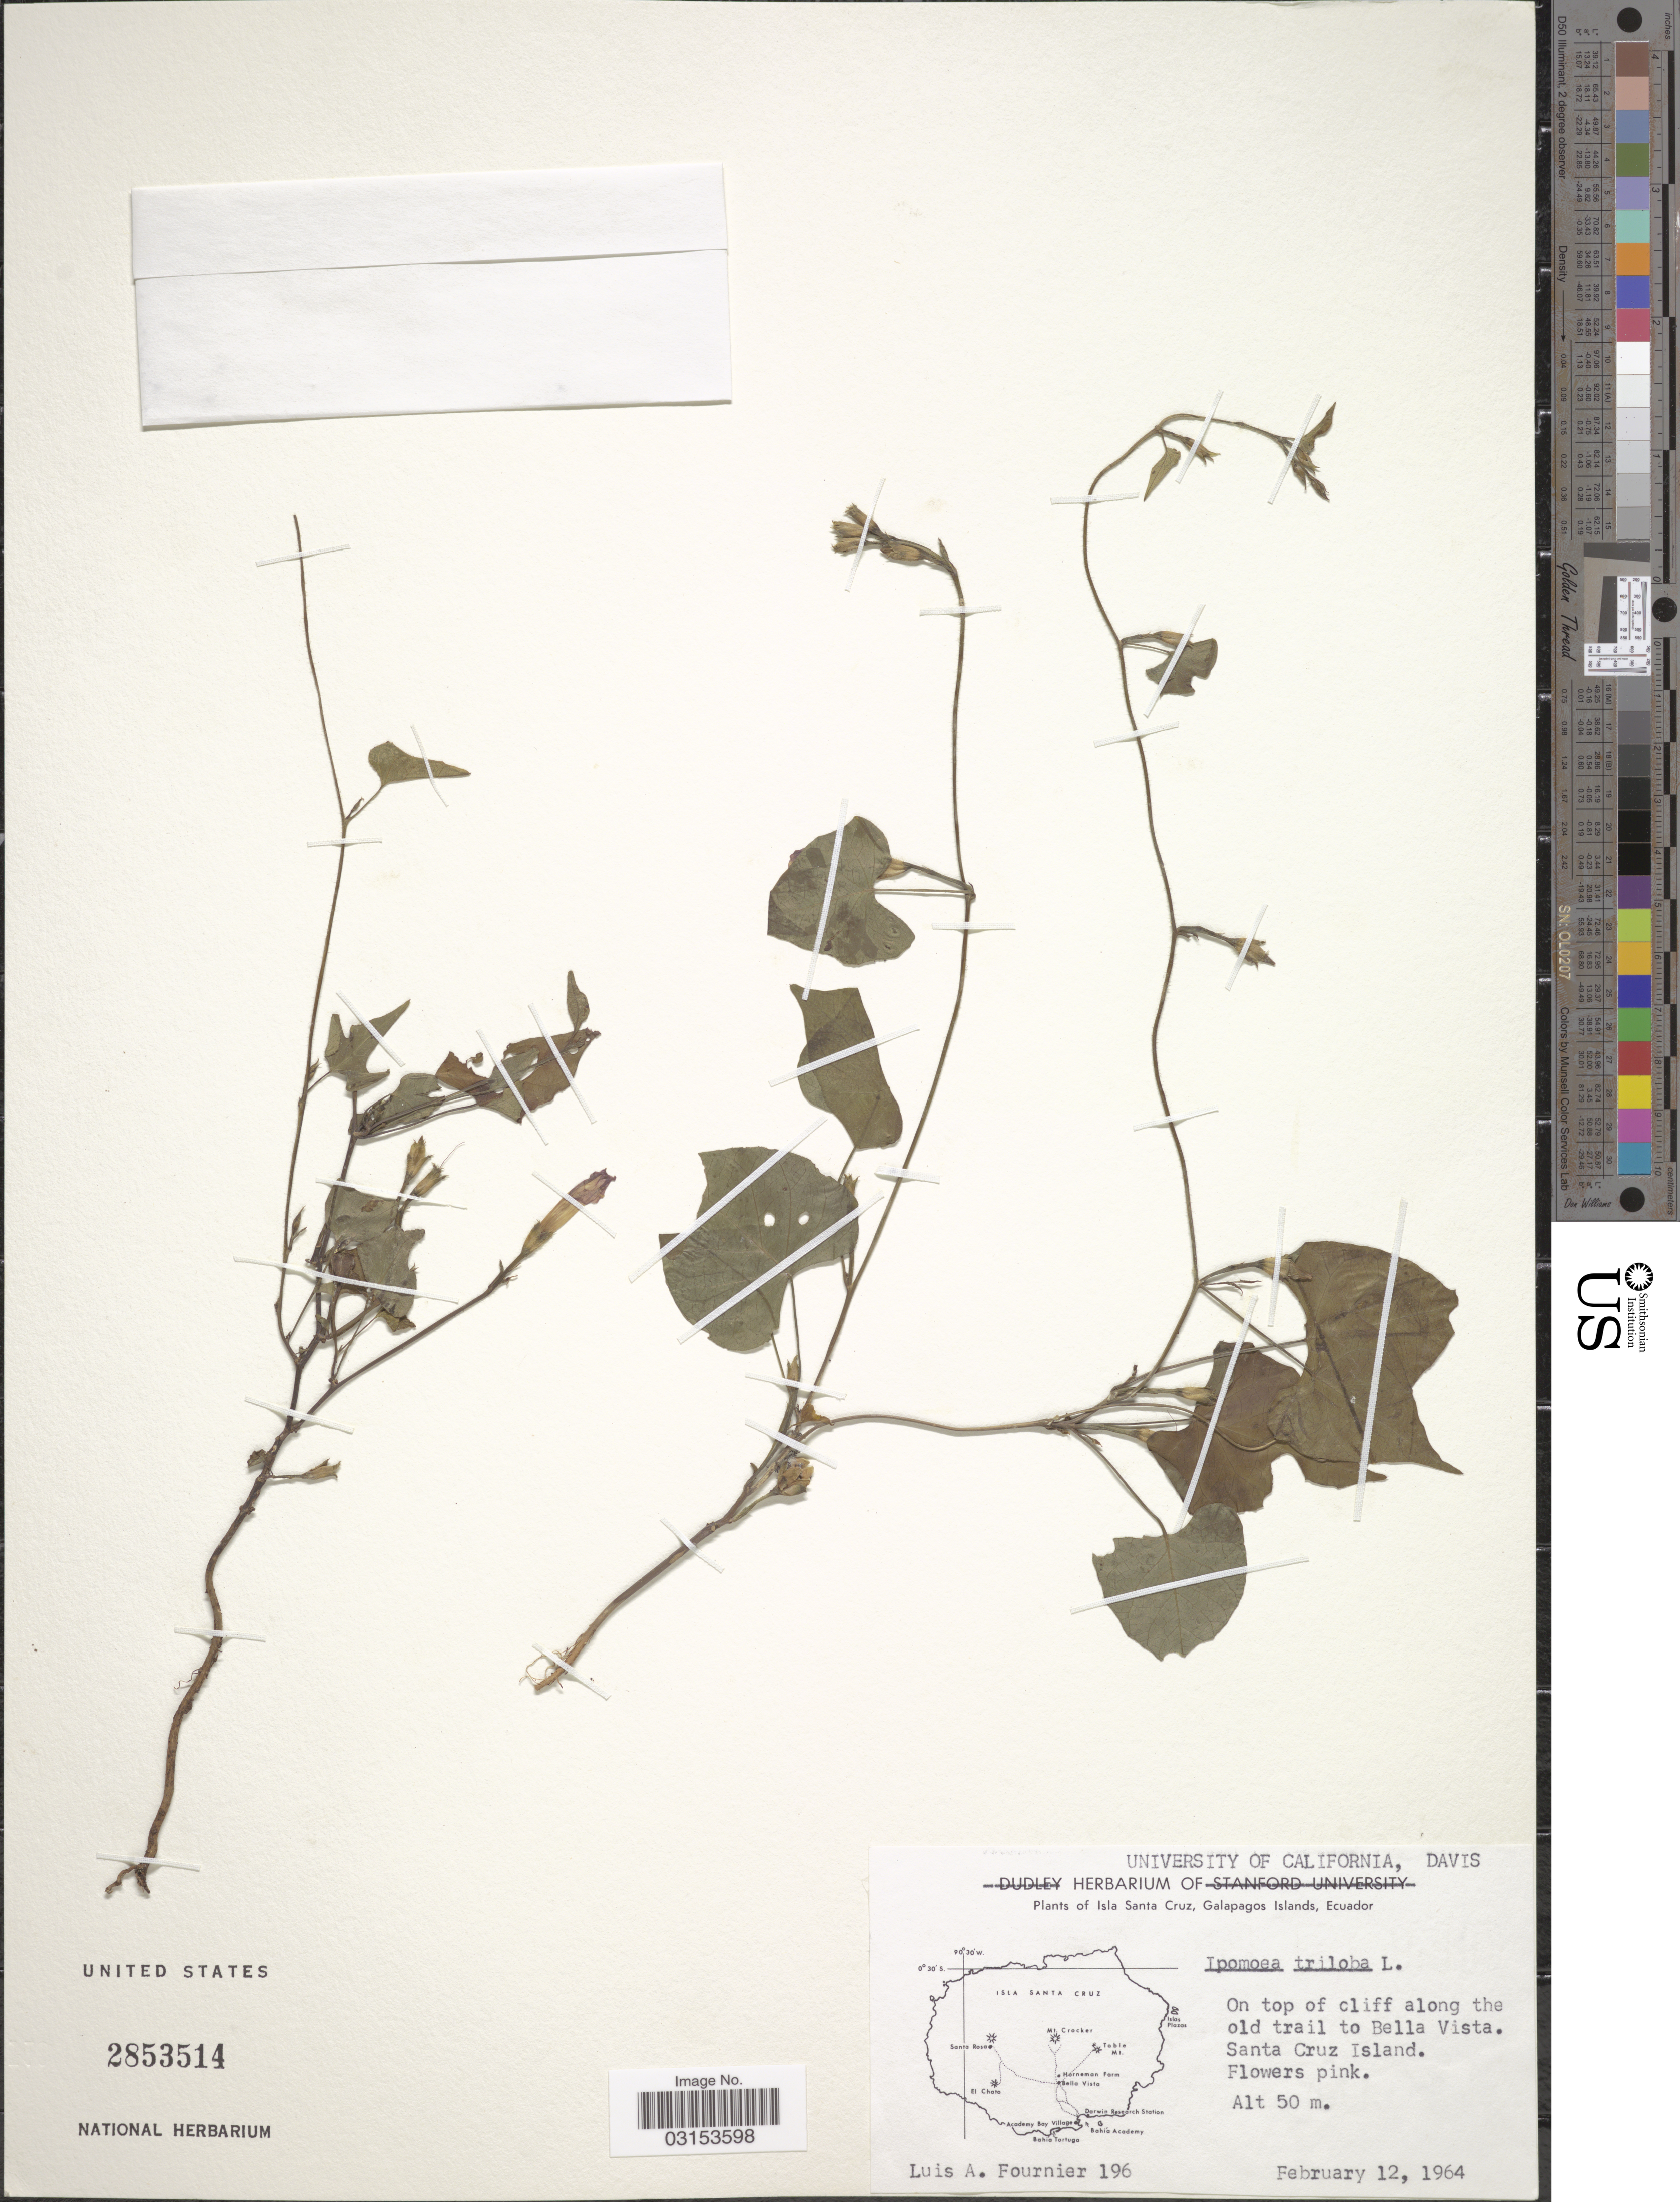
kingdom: Plantae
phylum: Tracheophyta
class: Magnoliopsida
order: Solanales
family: Convolvulaceae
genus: Ipomoea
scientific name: Ipomoea triloba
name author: L.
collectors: L. A. Fournier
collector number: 196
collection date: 1964-02-12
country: Ecuador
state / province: Colón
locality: Isla Santa Cruz, Galapagos Islands. On top of cliff along the old trail to Bella Vista. Santa Cruz Island.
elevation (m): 50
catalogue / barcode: US 2853514